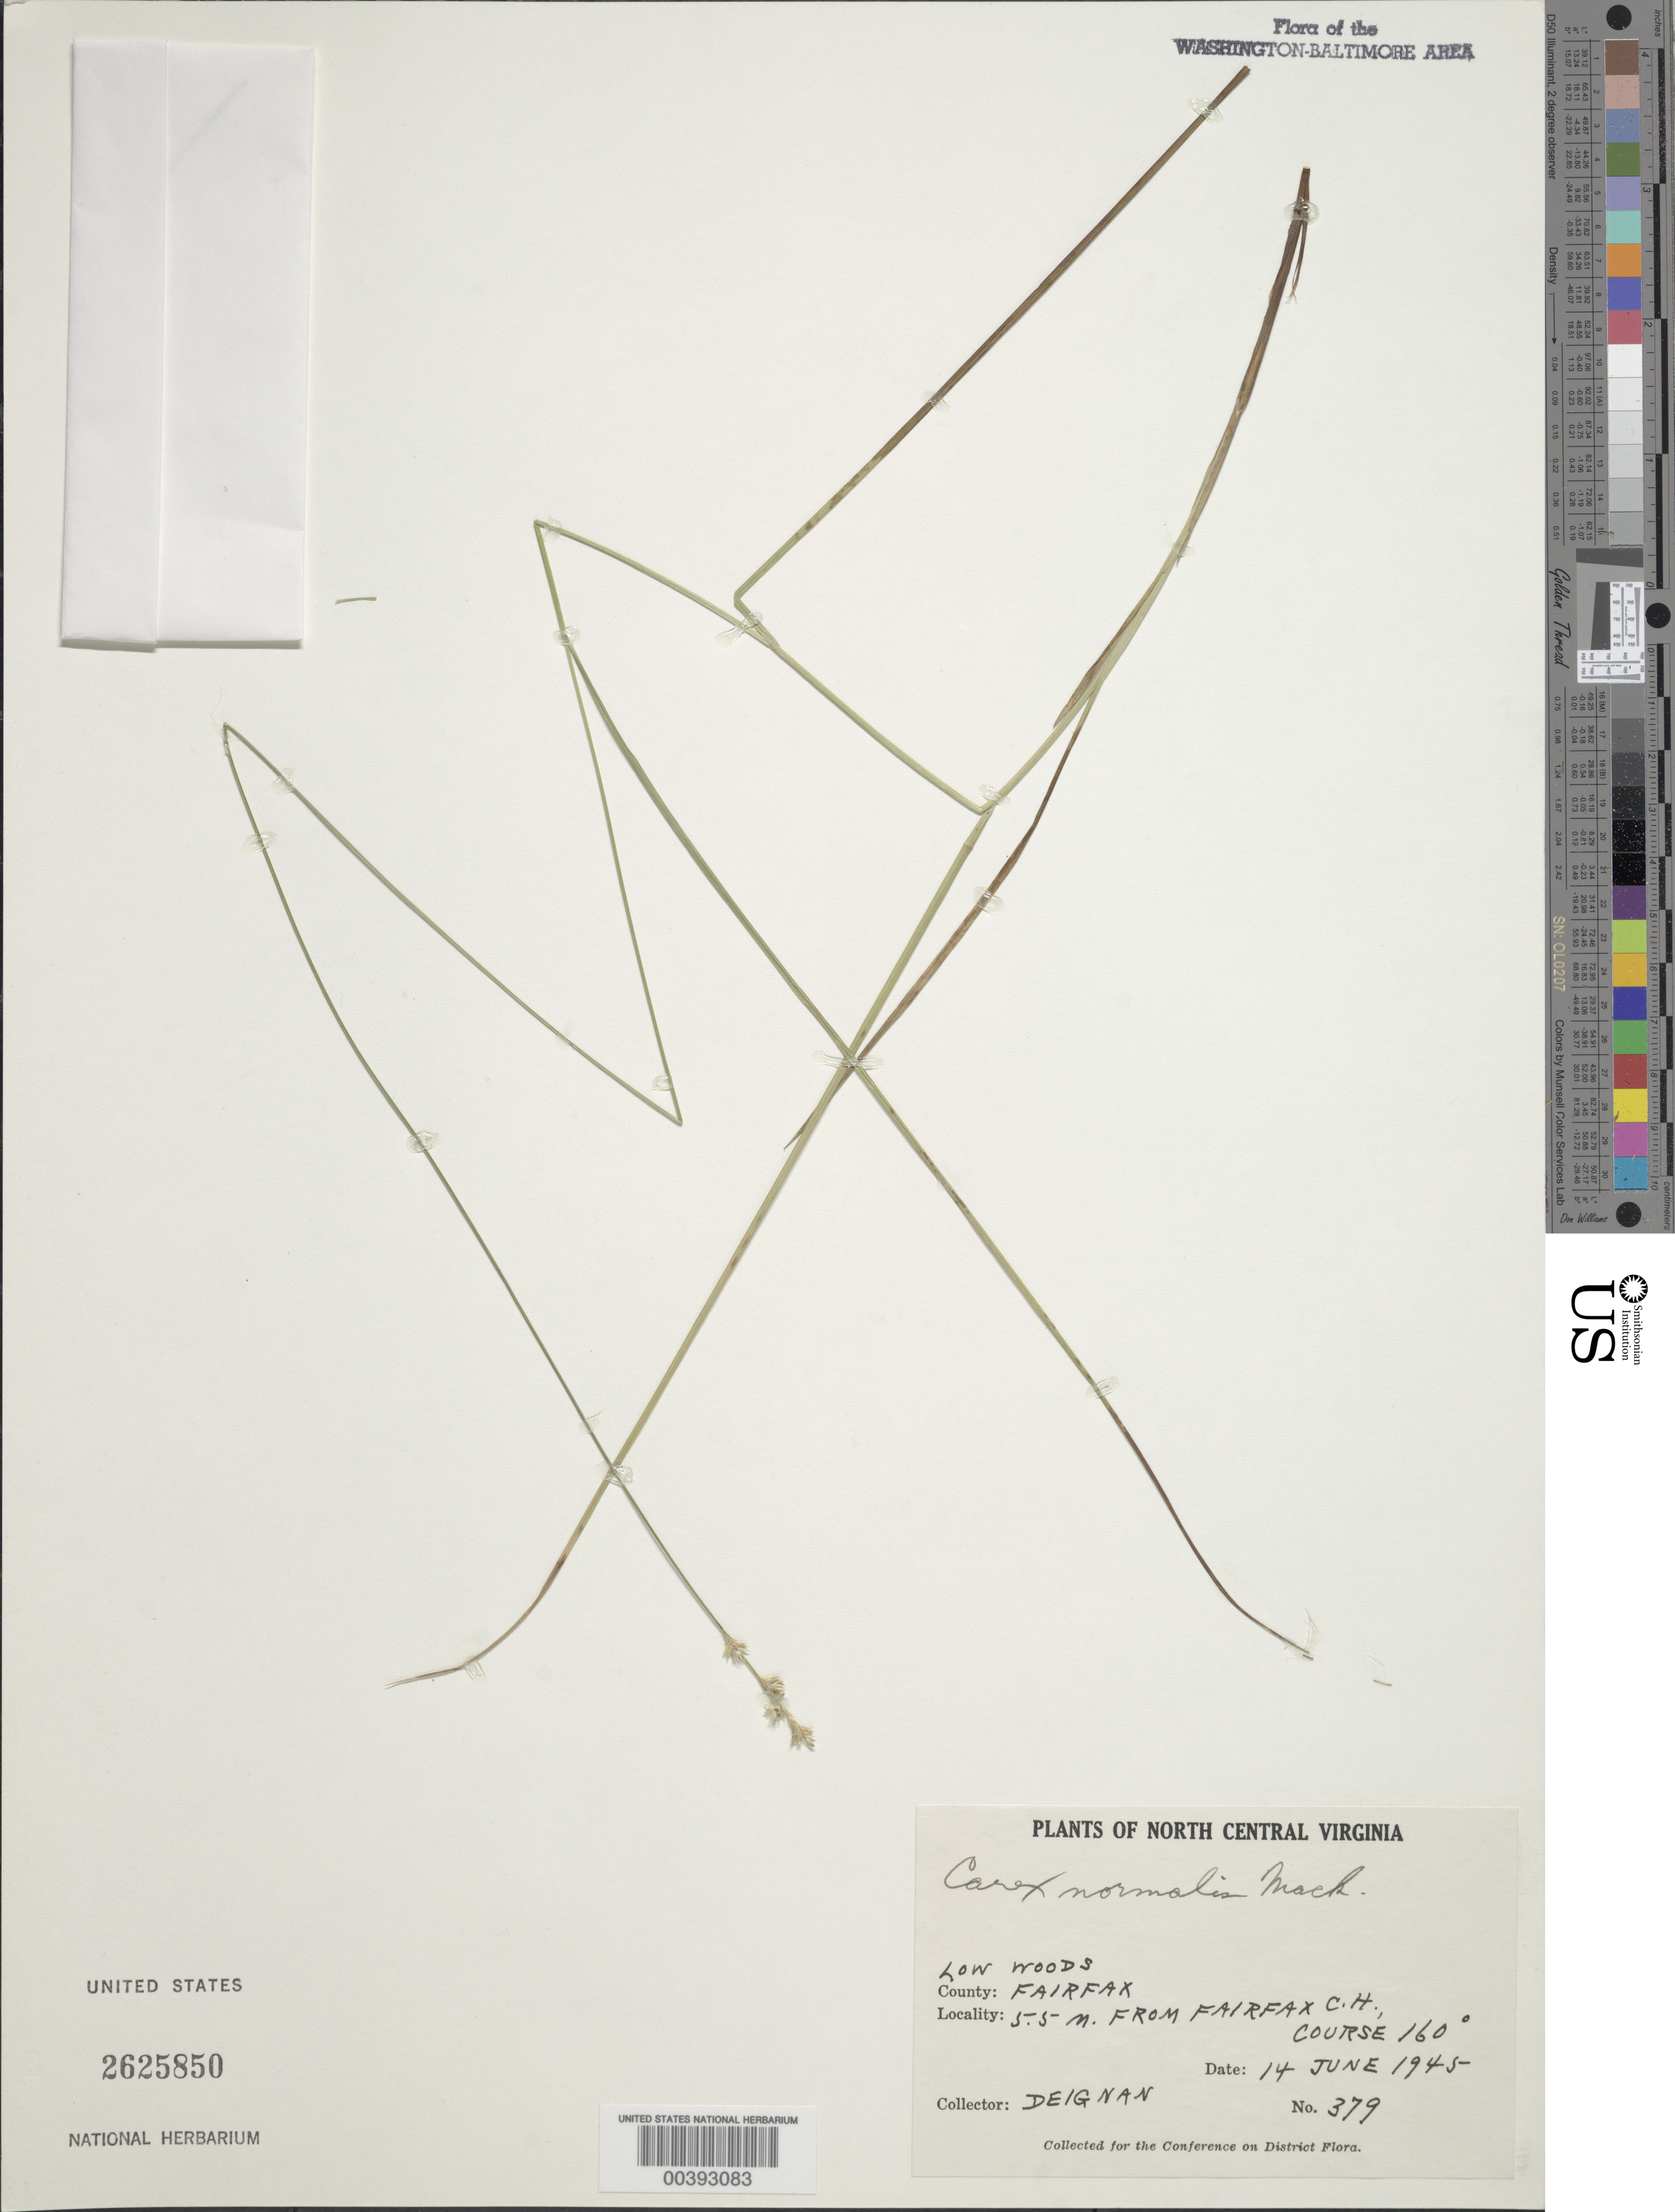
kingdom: Plantae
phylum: Tracheophyta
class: Liliopsida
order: Poales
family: Cyperaceae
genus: Carex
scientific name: Carex normalis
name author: Mack.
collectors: H. Deignan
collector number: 379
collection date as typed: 14 Jun 1945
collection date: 1945-06-14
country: United States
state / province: Virginia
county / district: Fairfax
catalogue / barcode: US 2625850